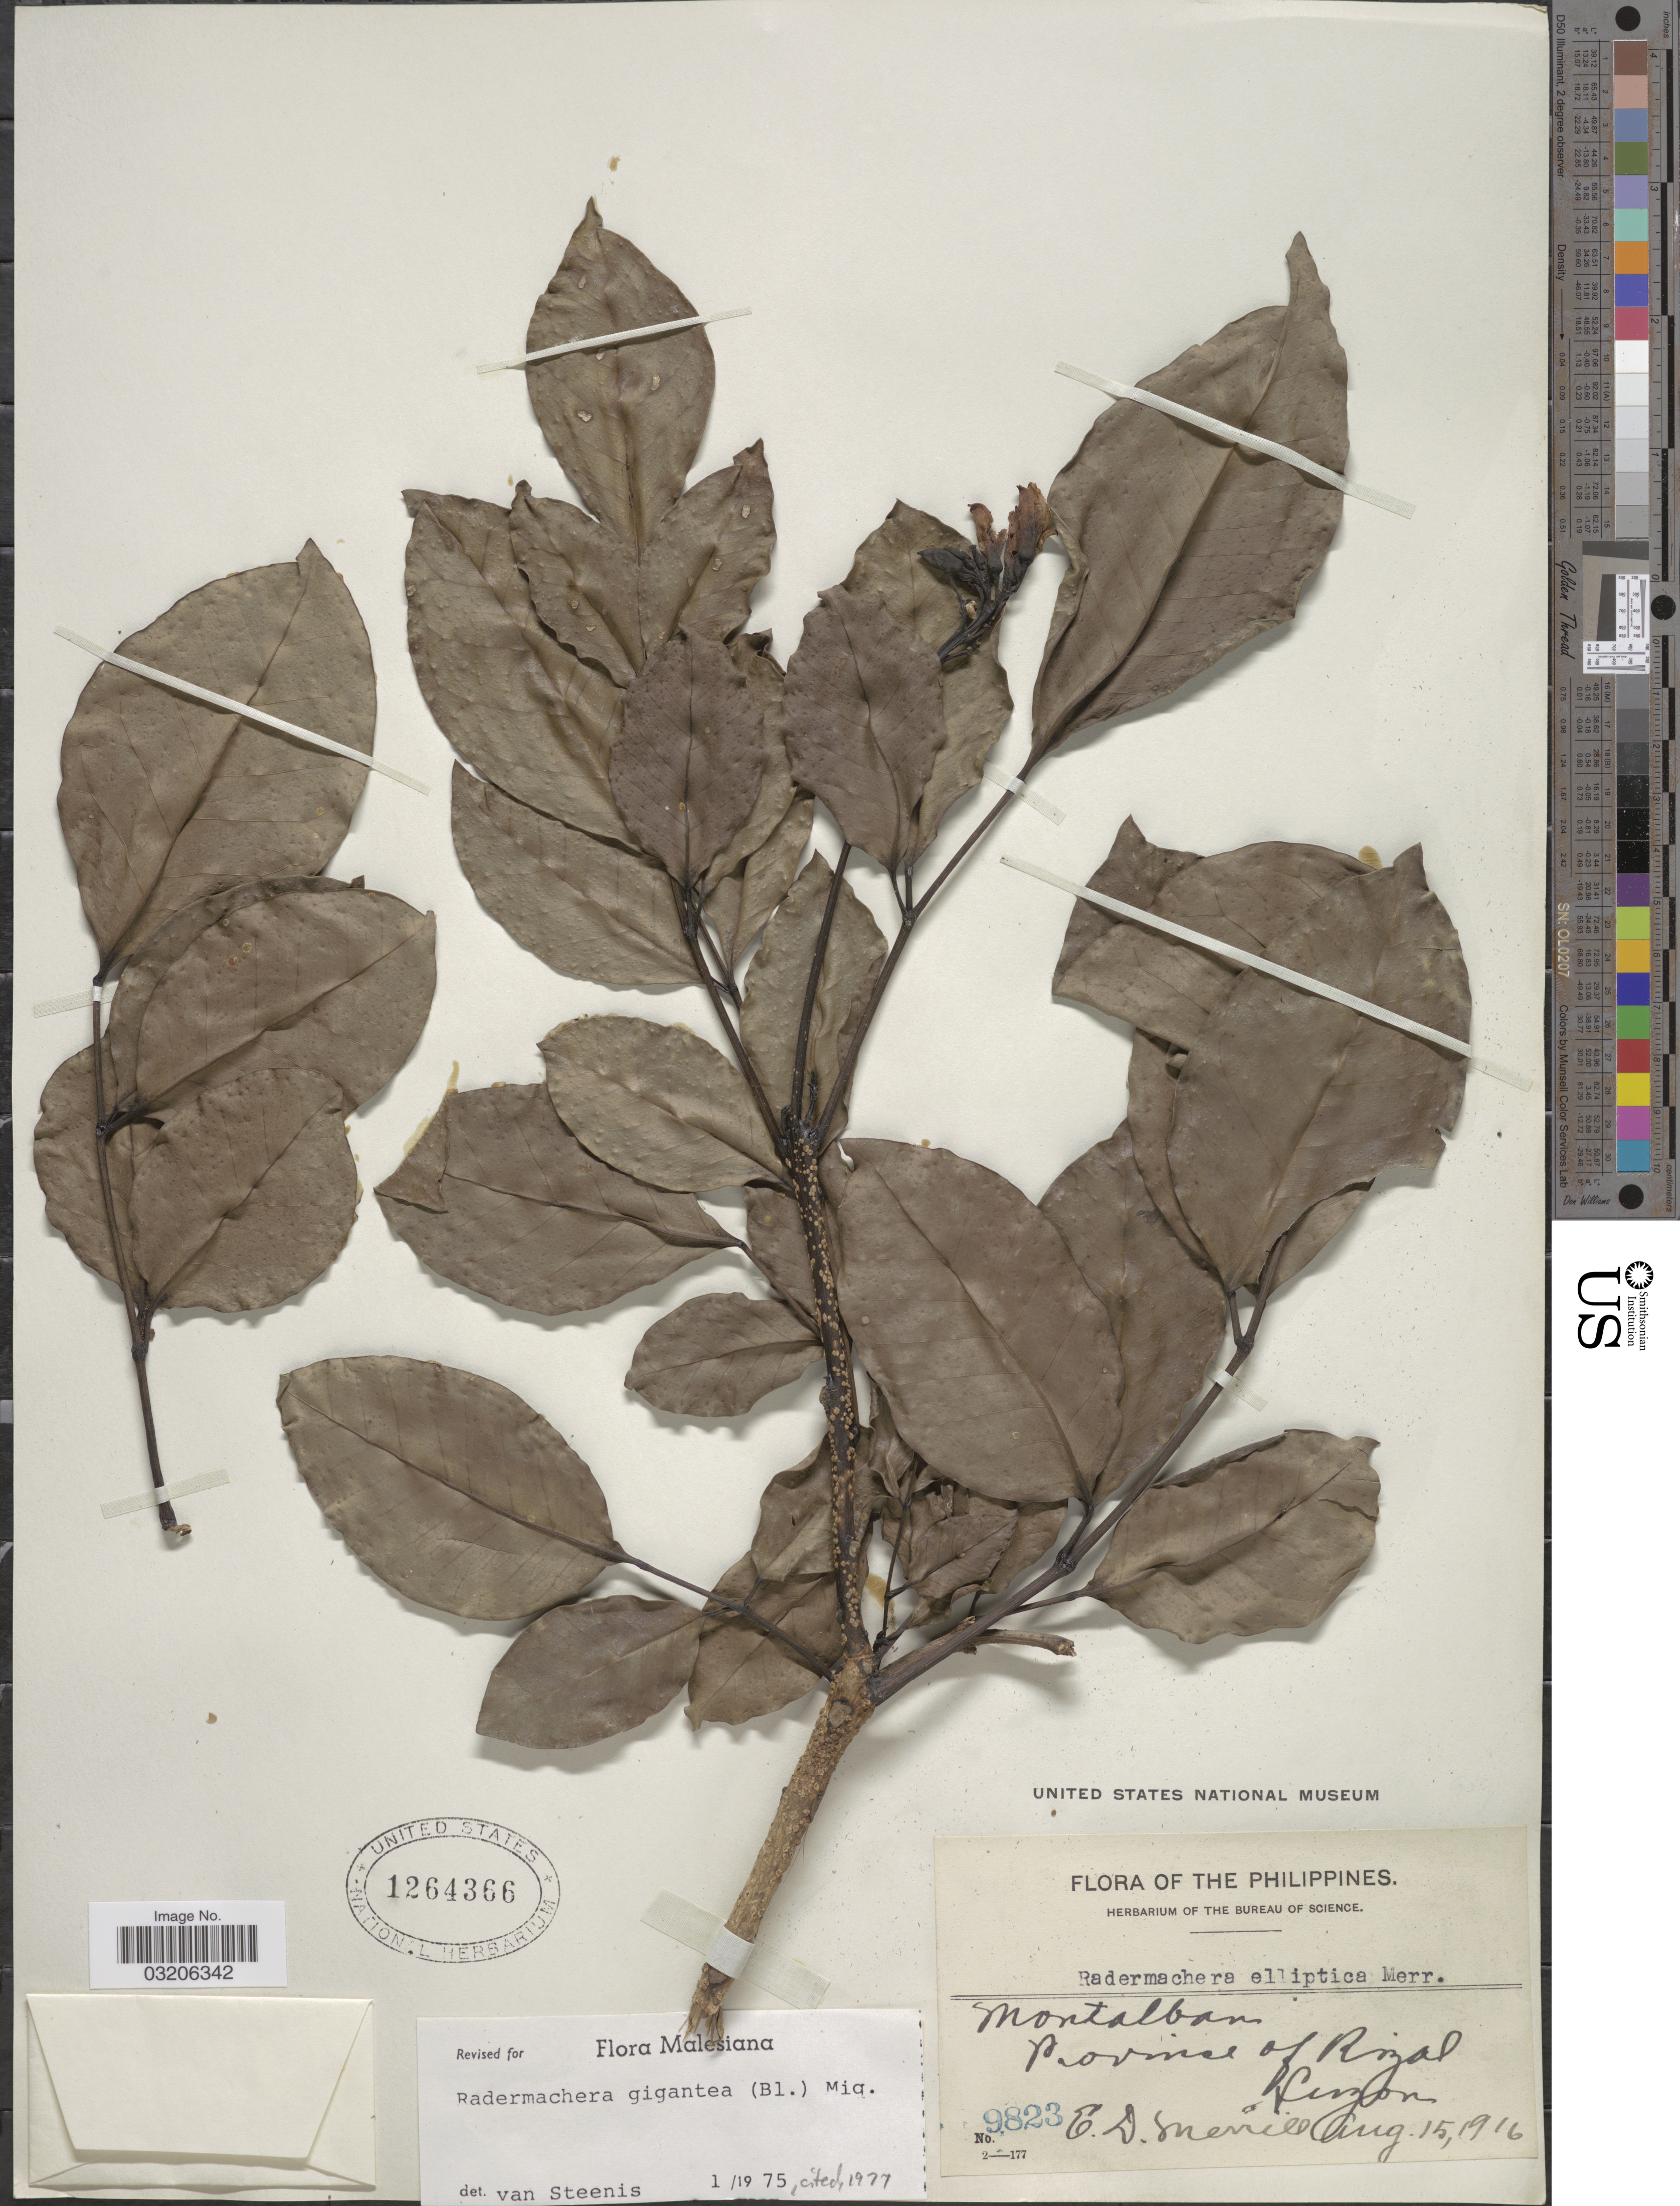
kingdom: Plantae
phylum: Tracheophyta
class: Magnoliopsida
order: Lamiales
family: Bignoniaceae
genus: Radermachera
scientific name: Radermachera gigantea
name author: (Blume) Miq.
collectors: E. D. Merrill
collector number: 9823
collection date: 1916-08-15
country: Philippines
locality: Montalban, Province of Rizal, Luzon.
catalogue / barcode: US 1264366